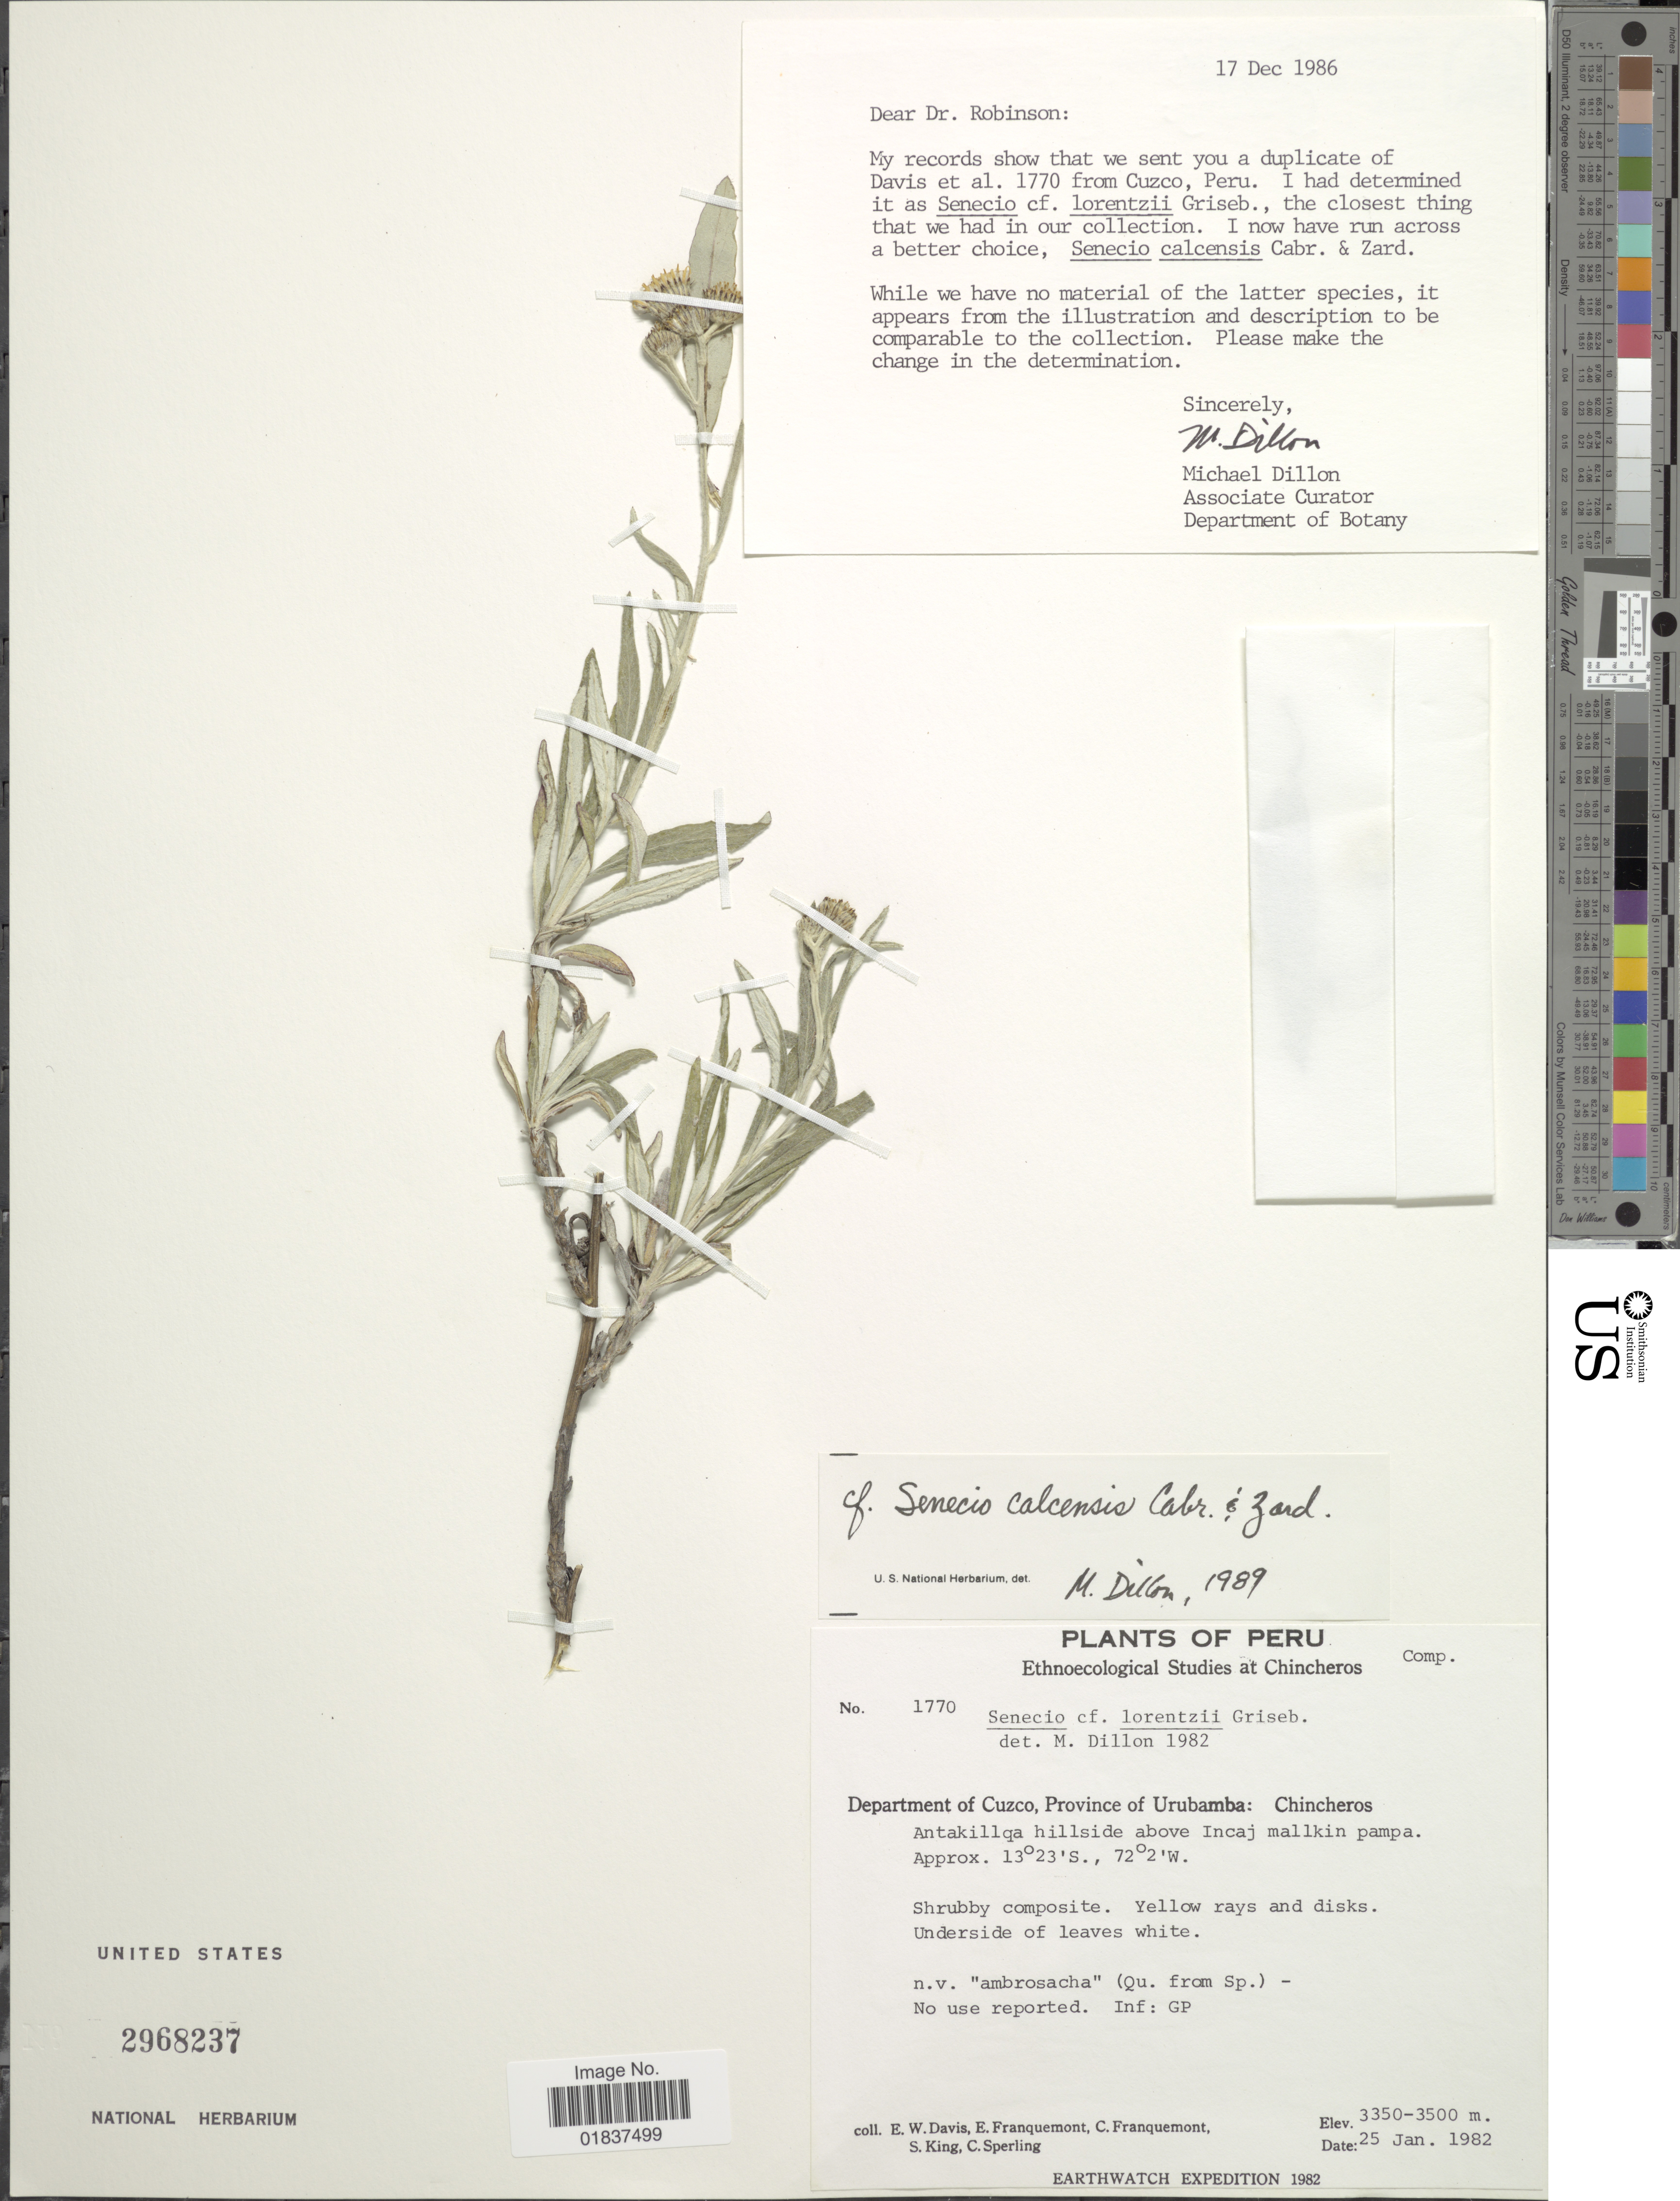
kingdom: Plantae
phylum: Tracheophyta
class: Magnoliopsida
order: Asterales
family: Asteraceae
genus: Senecio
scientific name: Senecio calcensis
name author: Cabrera & Zardini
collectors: E. W. Davis, E. Franquemont, C. Franquemont, S. King & C. Sperling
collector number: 1770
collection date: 1982-01-25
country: Peru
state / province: Cusco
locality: Department of Cuzco, Province of Urumbamba: Chincheros Antakillga hillside above Incaj mailkin pampa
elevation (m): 3350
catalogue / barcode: US 2968237